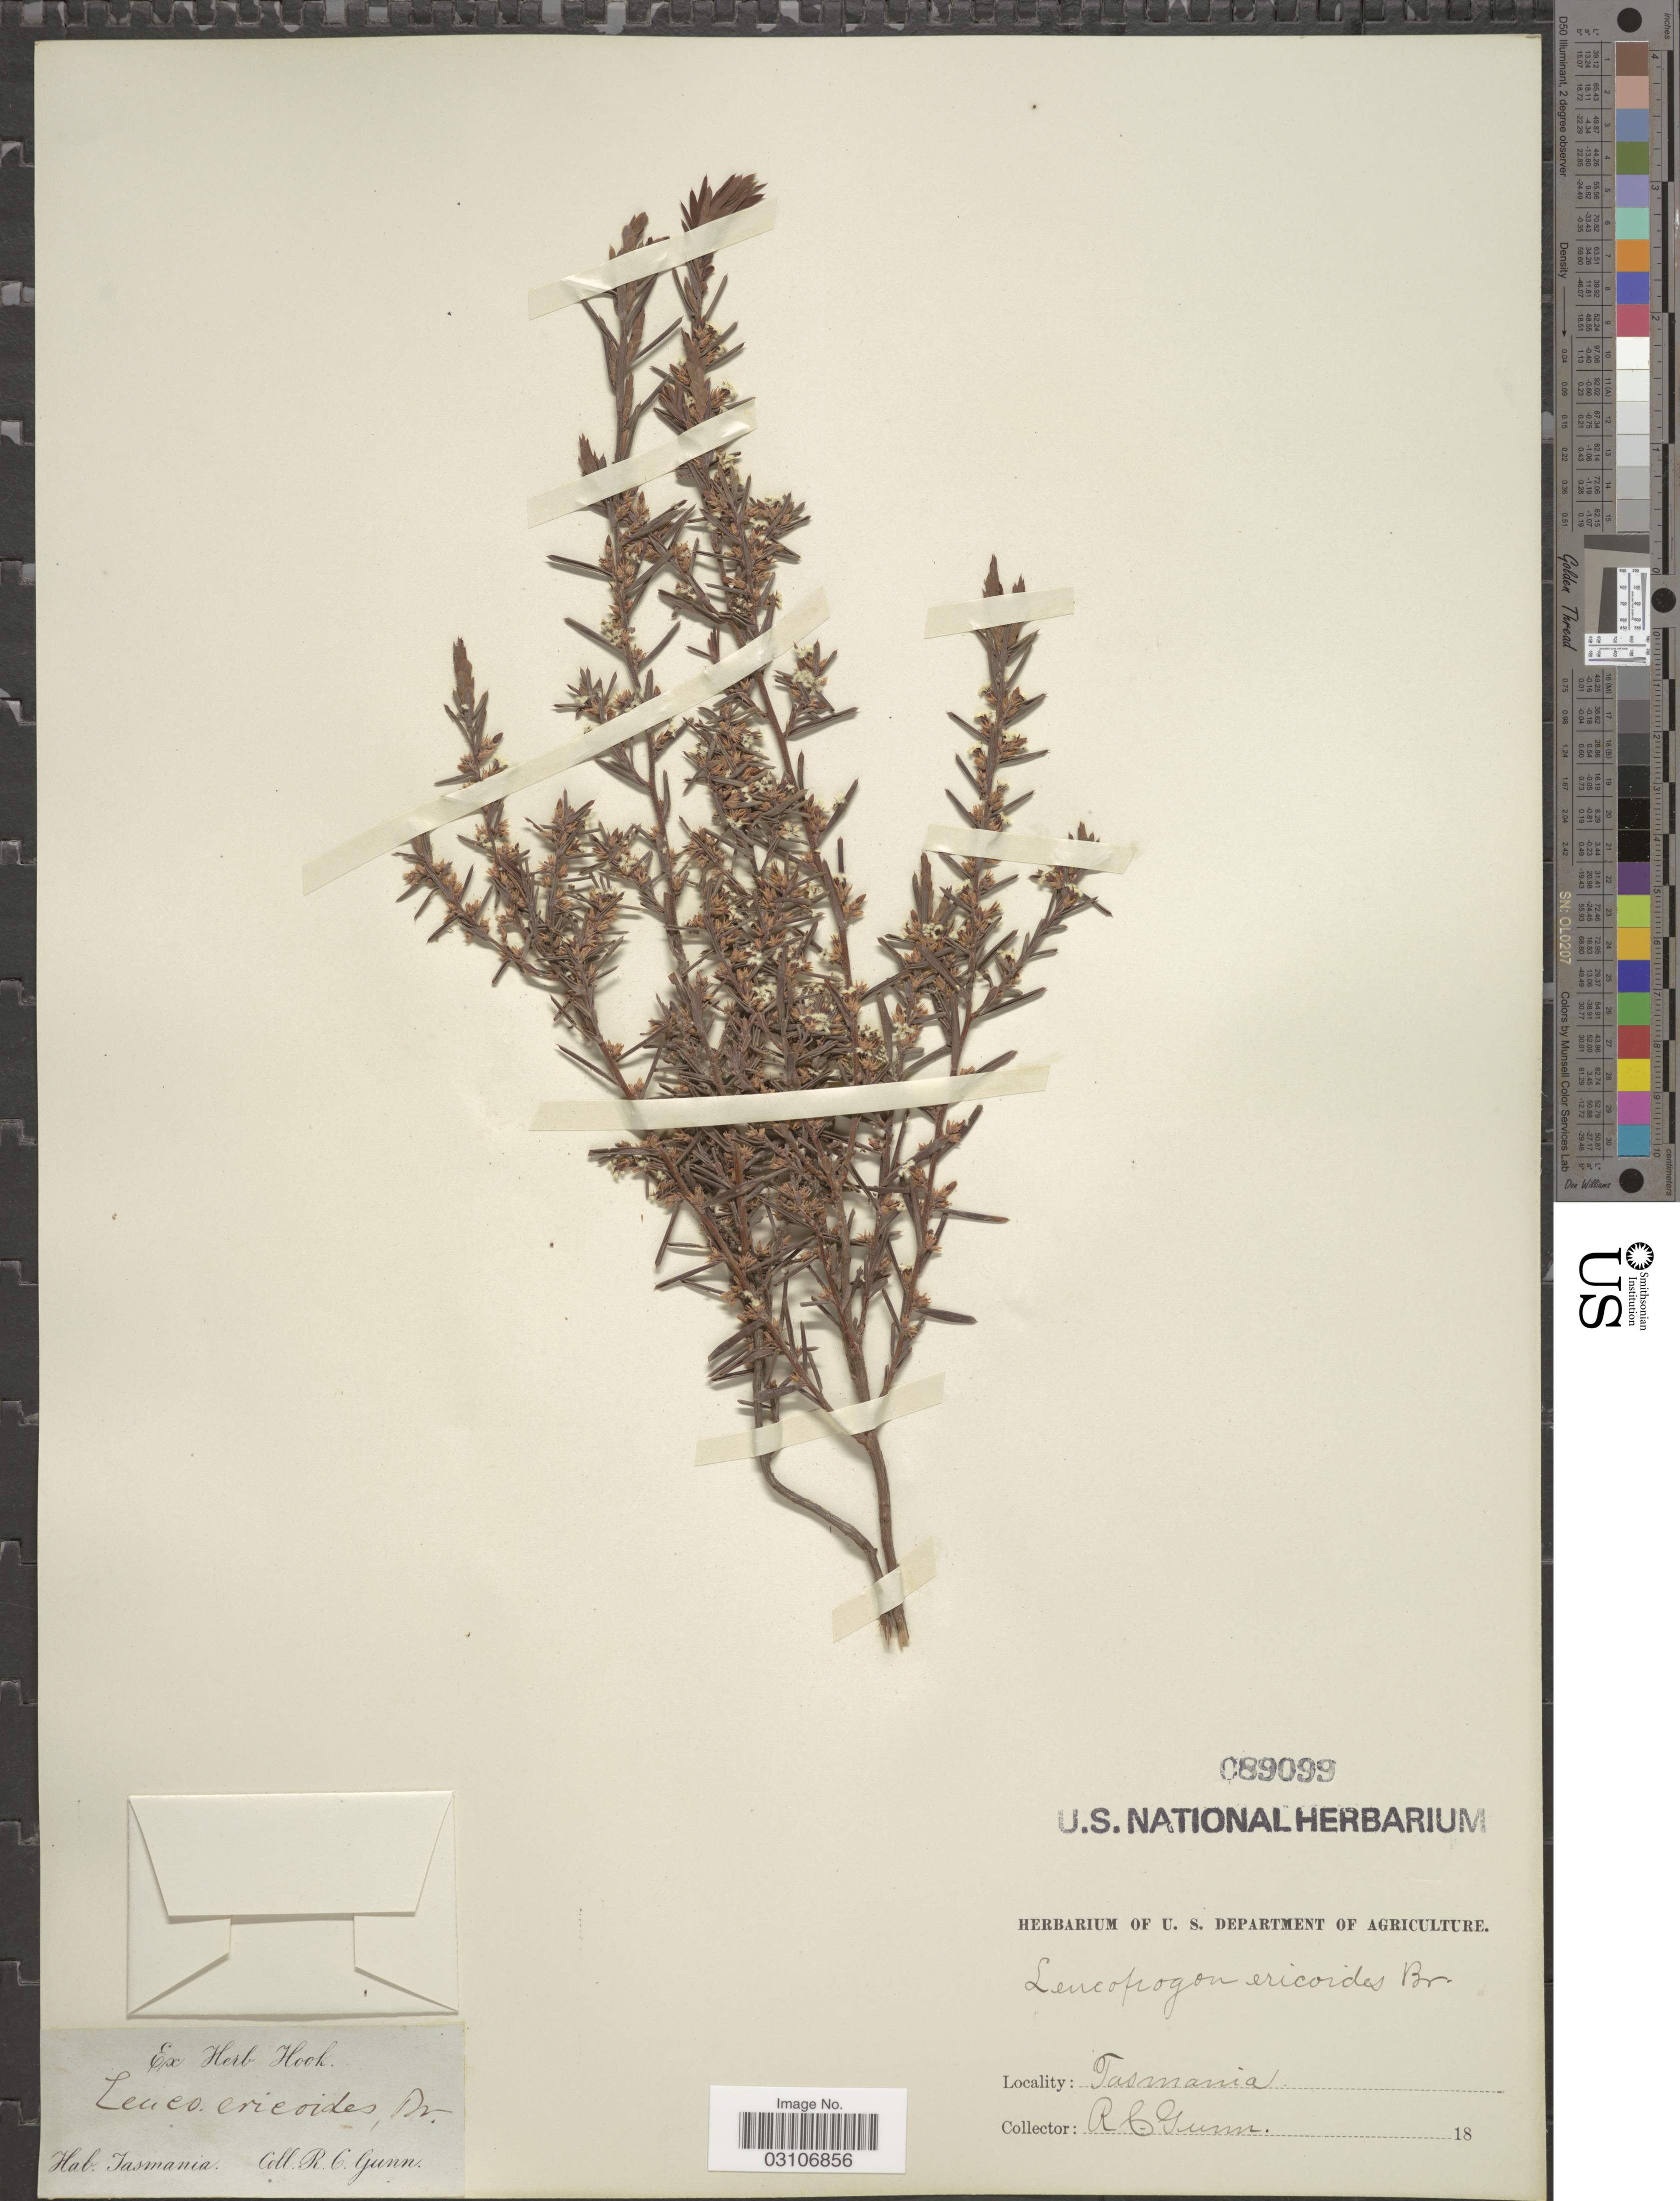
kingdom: Plantae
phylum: Tracheophyta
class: Magnoliopsida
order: Ericales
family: Ericaceae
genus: Leucopogon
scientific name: Leucopogon ericoides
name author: R. Br.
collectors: R. Gunn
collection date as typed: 18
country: Australia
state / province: Tasmania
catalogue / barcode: US 89099